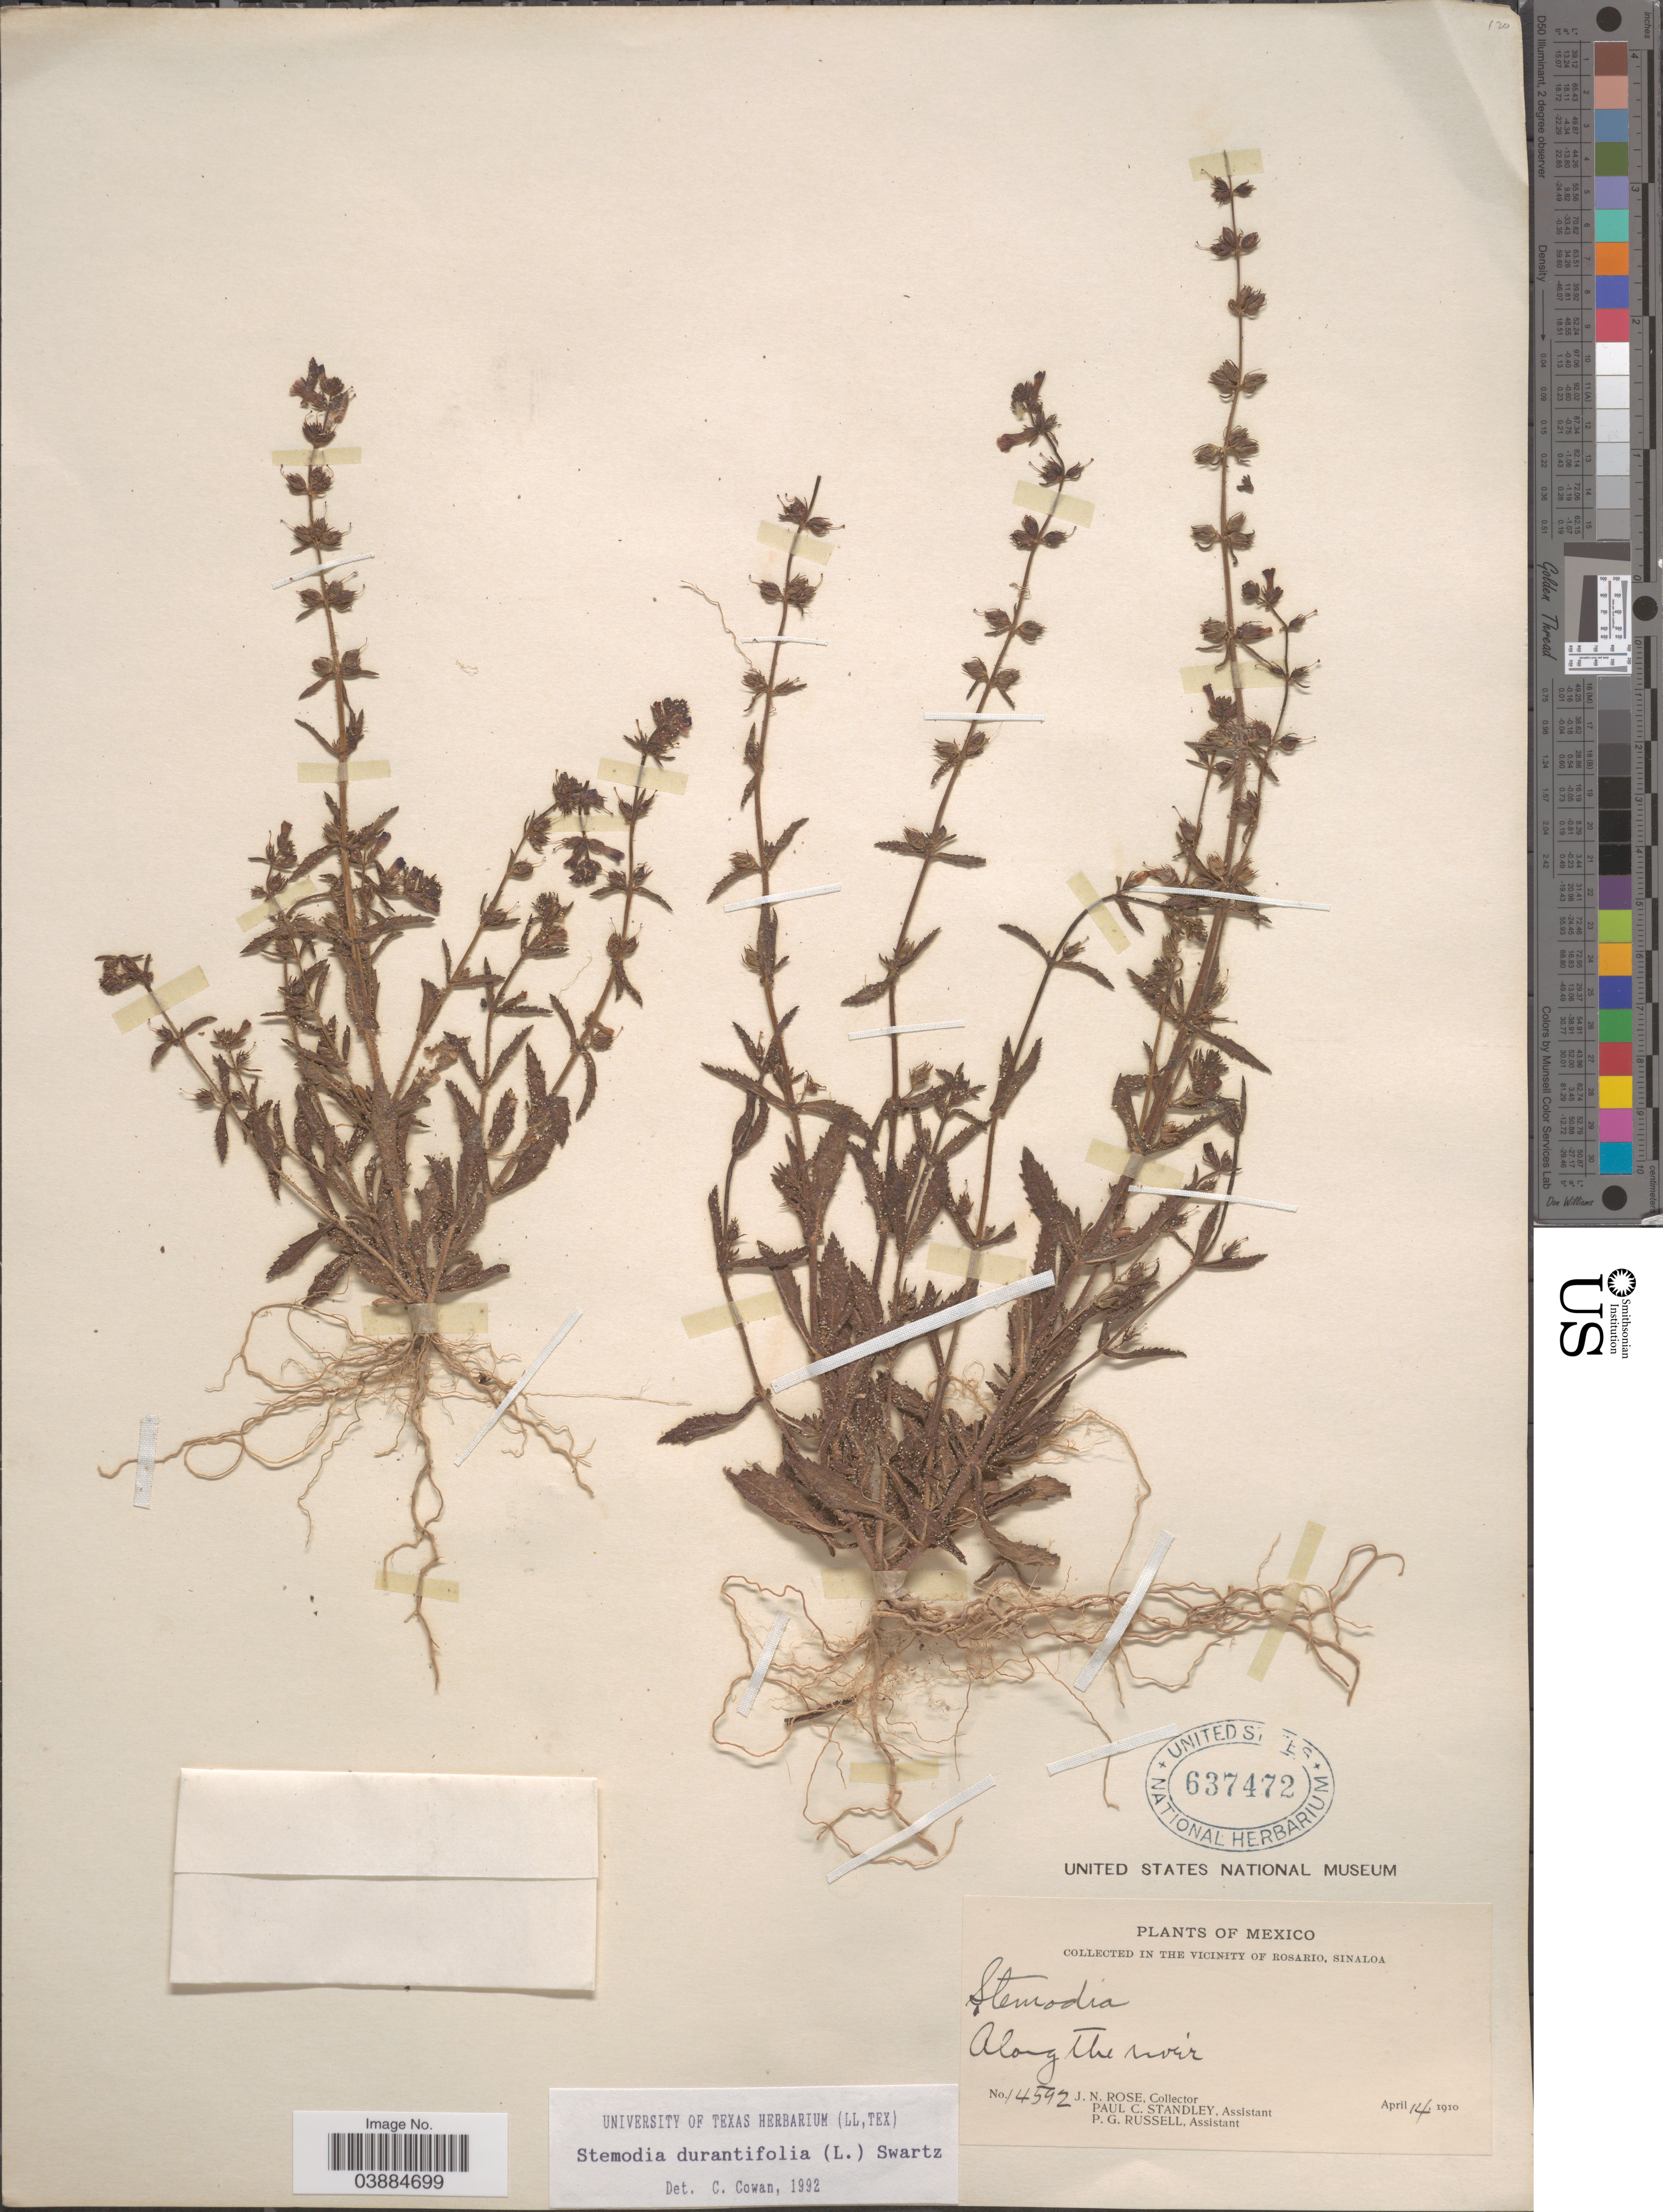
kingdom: Plantae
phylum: Tracheophyta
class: Magnoliopsida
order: Lamiales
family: Plantaginaceae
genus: Stemodia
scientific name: Stemodia durantifolia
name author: (L.) Sw.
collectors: J. N. Rose, P. C. Standley & P. G. Russell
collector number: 14592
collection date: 1910-04-14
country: Mexico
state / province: Sinaloa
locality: In the vicinity of Rosario. Along the river.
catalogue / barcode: US 637472